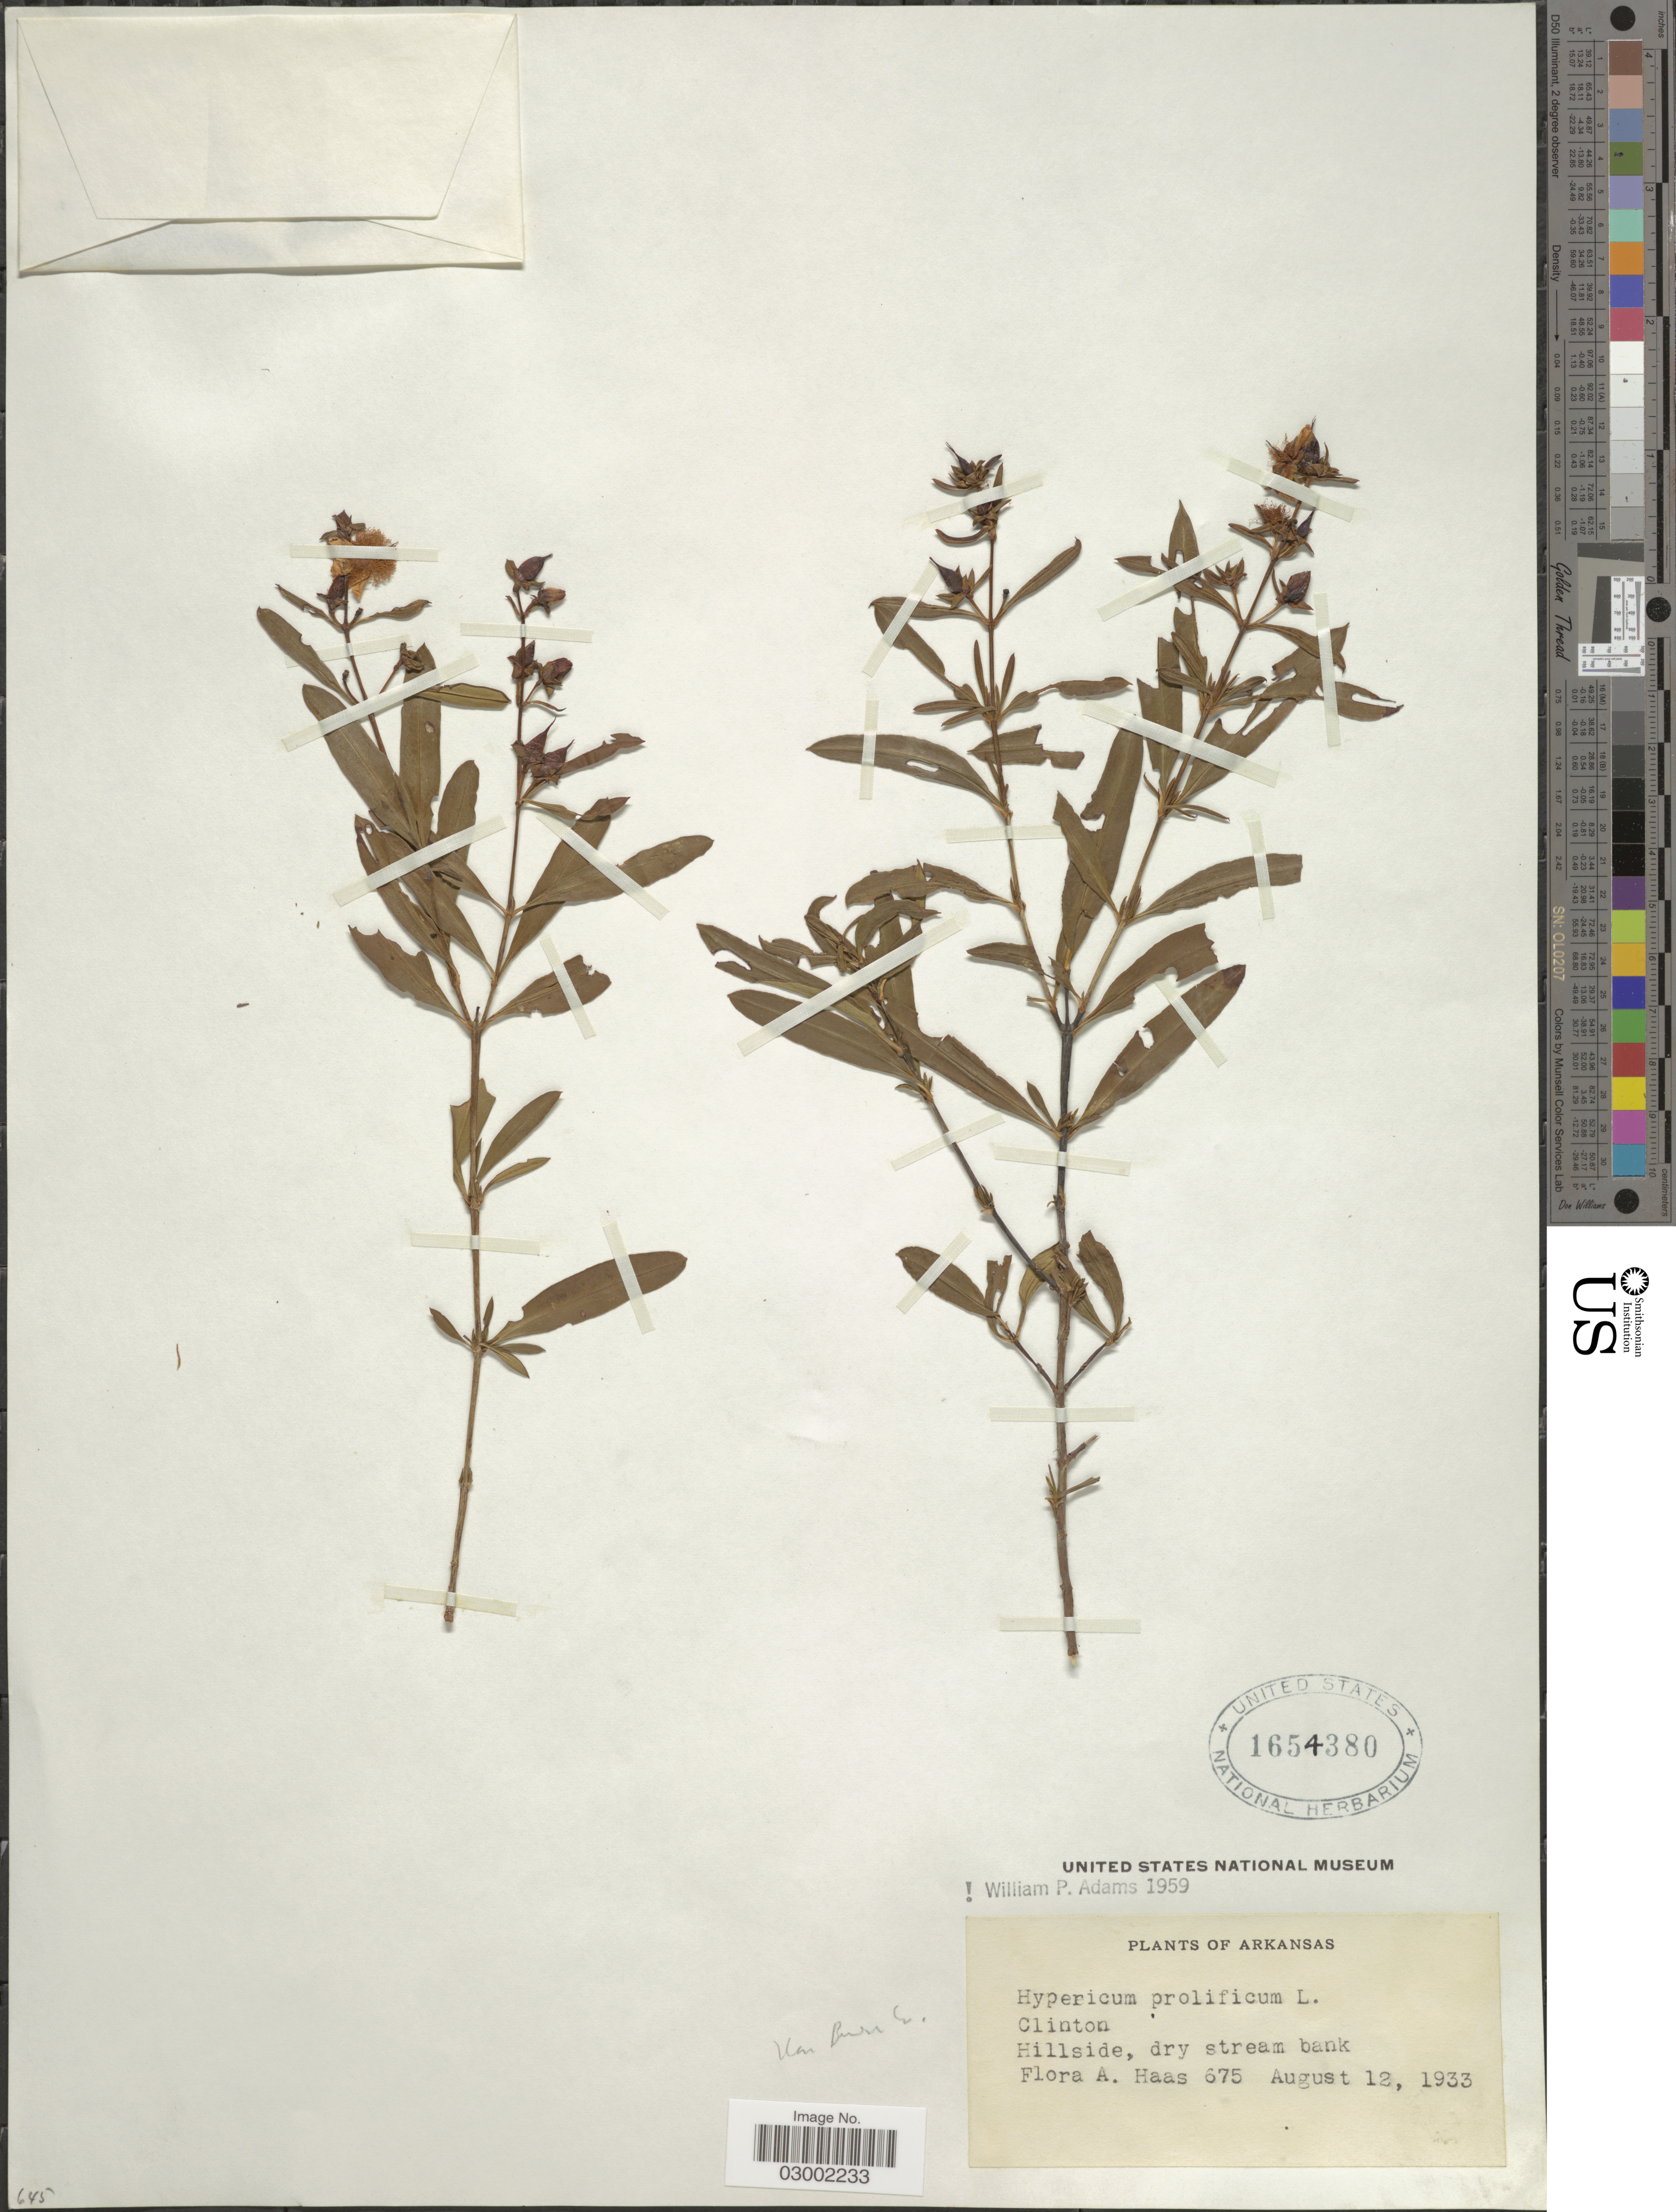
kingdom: Plantae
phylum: Tracheophyta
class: Magnoliopsida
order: Malpighiales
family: Hypericaceae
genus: Hypericum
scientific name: Hypericum prolificum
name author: L.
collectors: F. A. Haas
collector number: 675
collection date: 1933-08-12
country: United States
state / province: Arkansas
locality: Clinton.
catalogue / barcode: US 1654380